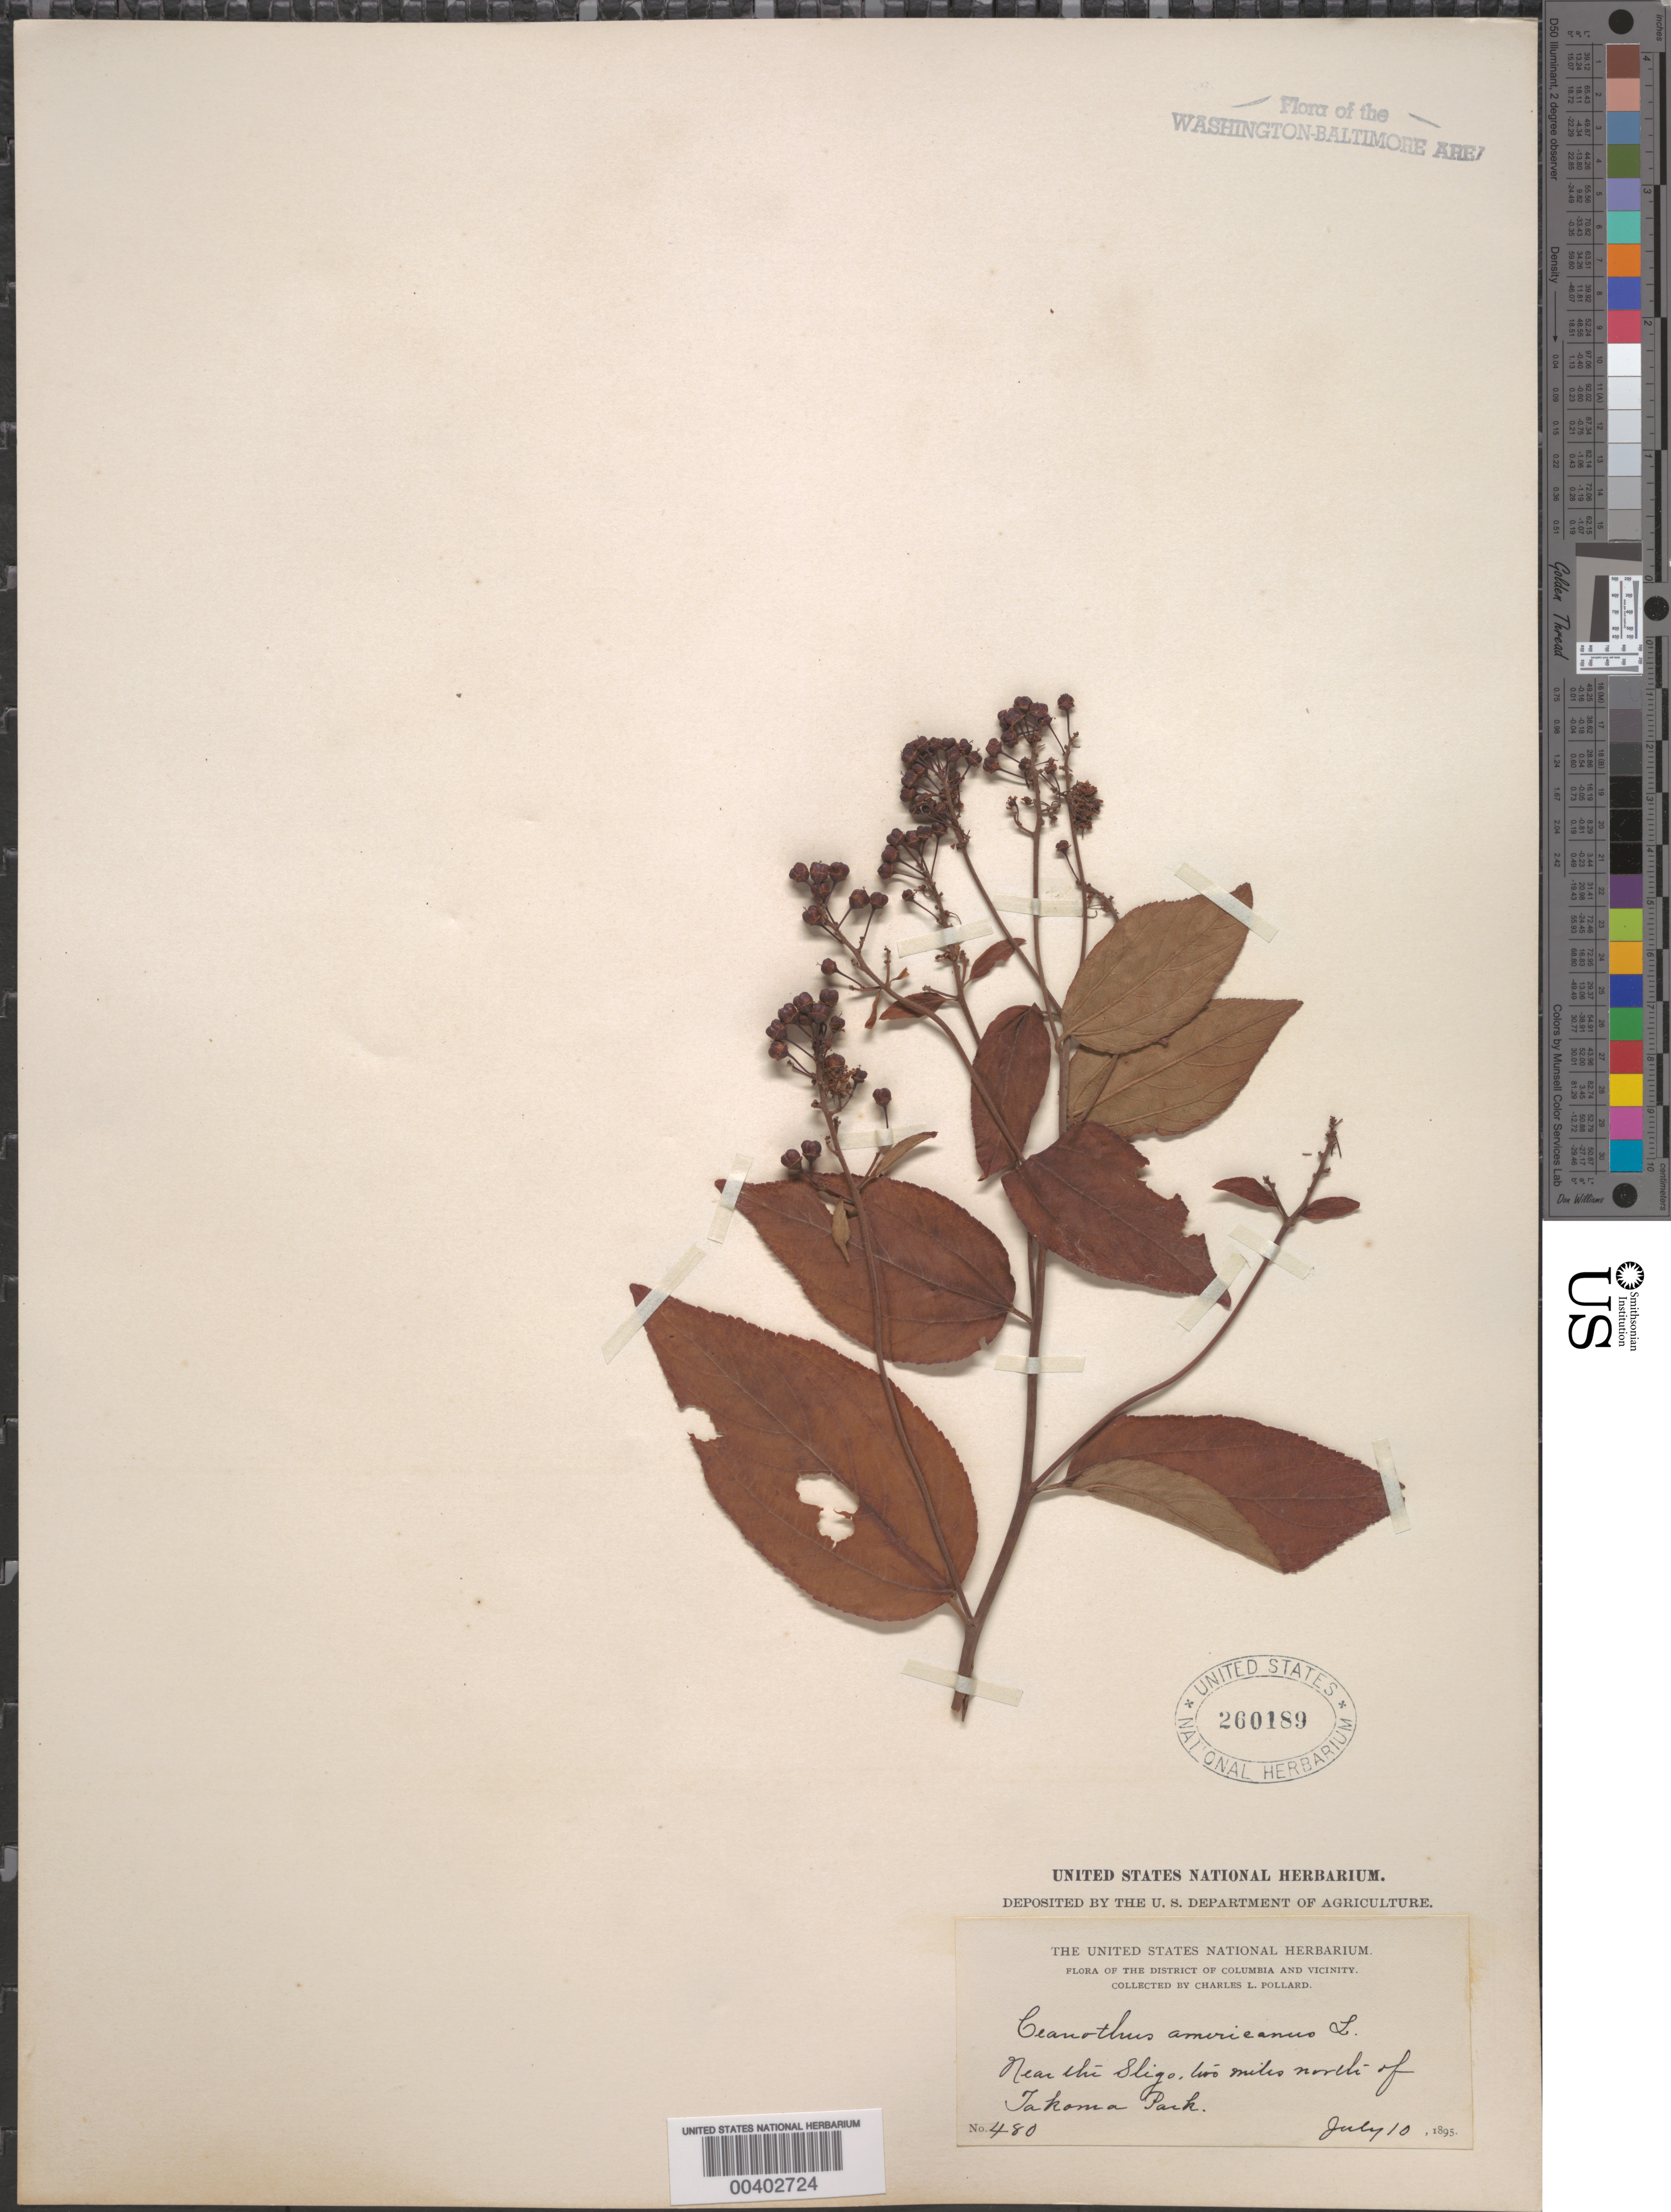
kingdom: Plantae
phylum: Tracheophyta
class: Magnoliopsida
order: Rosales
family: Rhamnaceae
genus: Ceanothus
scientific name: Ceanothus americanus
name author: L.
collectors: C. L. Pollard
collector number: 480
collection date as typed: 10 Jul 1895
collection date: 1895-07-10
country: United States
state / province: Maryland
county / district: Montgomery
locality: Sligo, north of Takoma Park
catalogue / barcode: US 260189